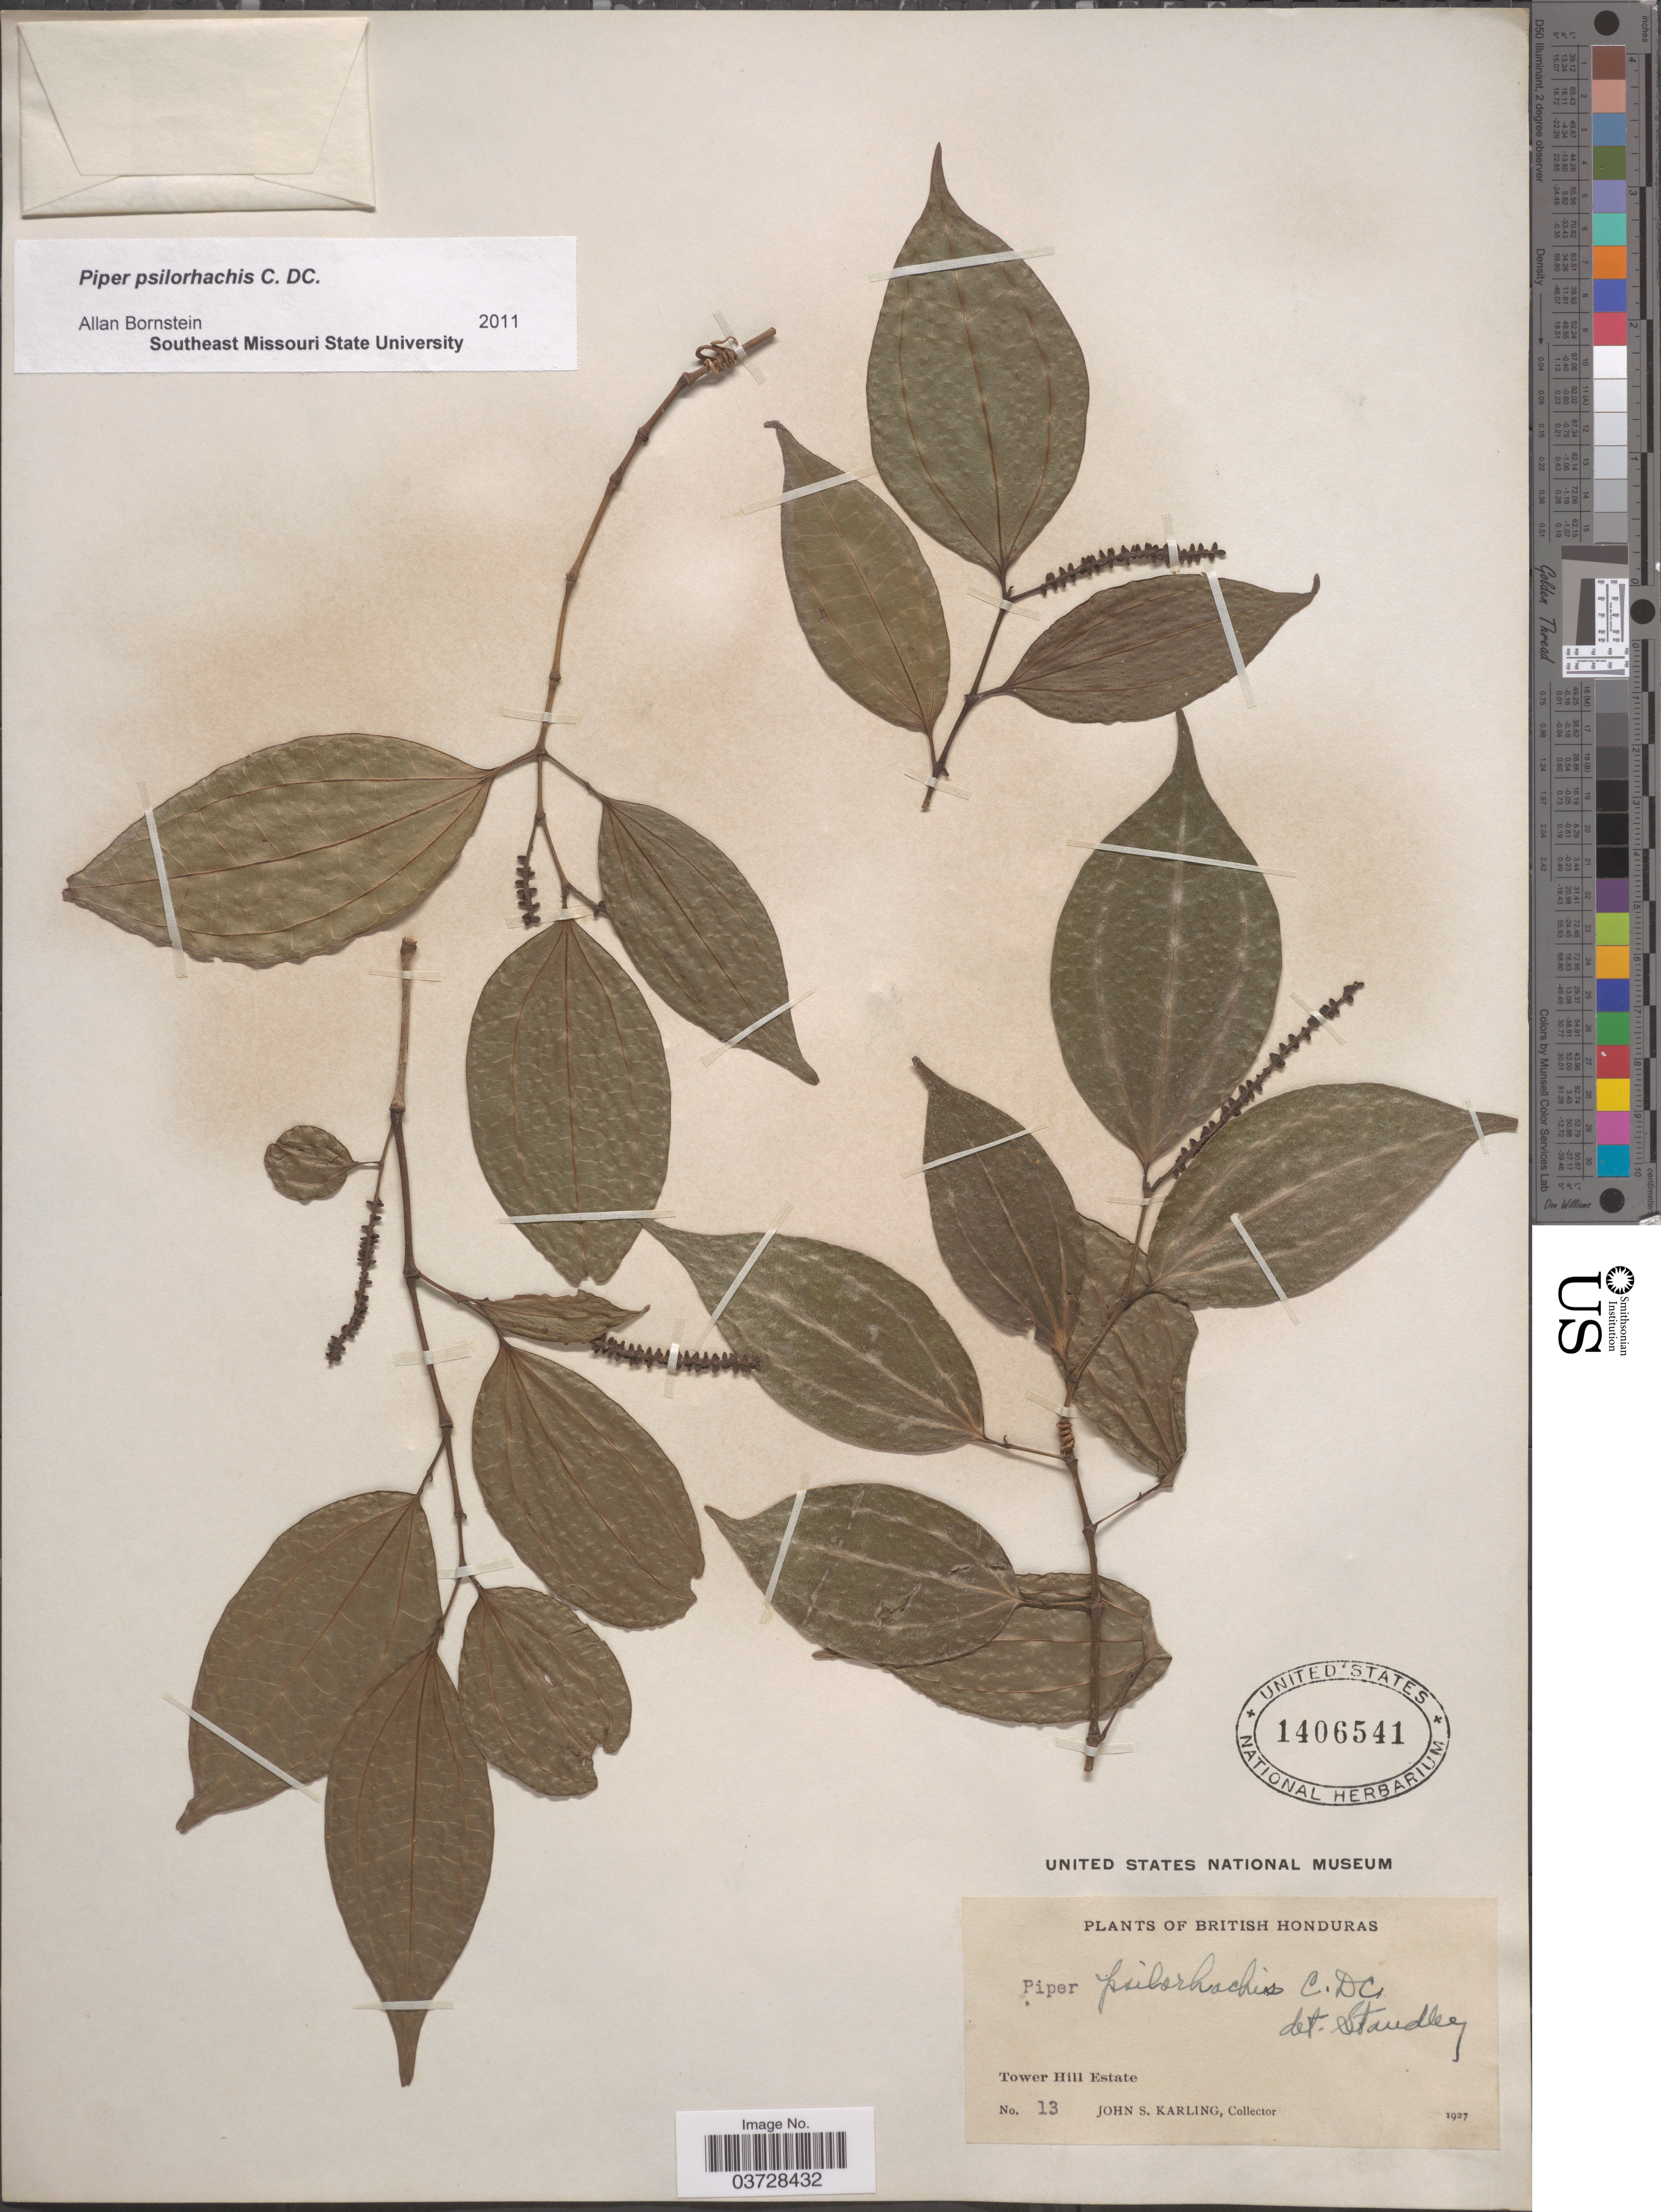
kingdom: Plantae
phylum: Tracheophyta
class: Magnoliopsida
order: Piperales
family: Piperaceae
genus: Piper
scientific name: Piper psilorhachis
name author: C. DC.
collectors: J. Karling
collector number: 13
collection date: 1927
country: Belize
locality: British Honduras. Tower Hill Estate.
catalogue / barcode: US 1406541